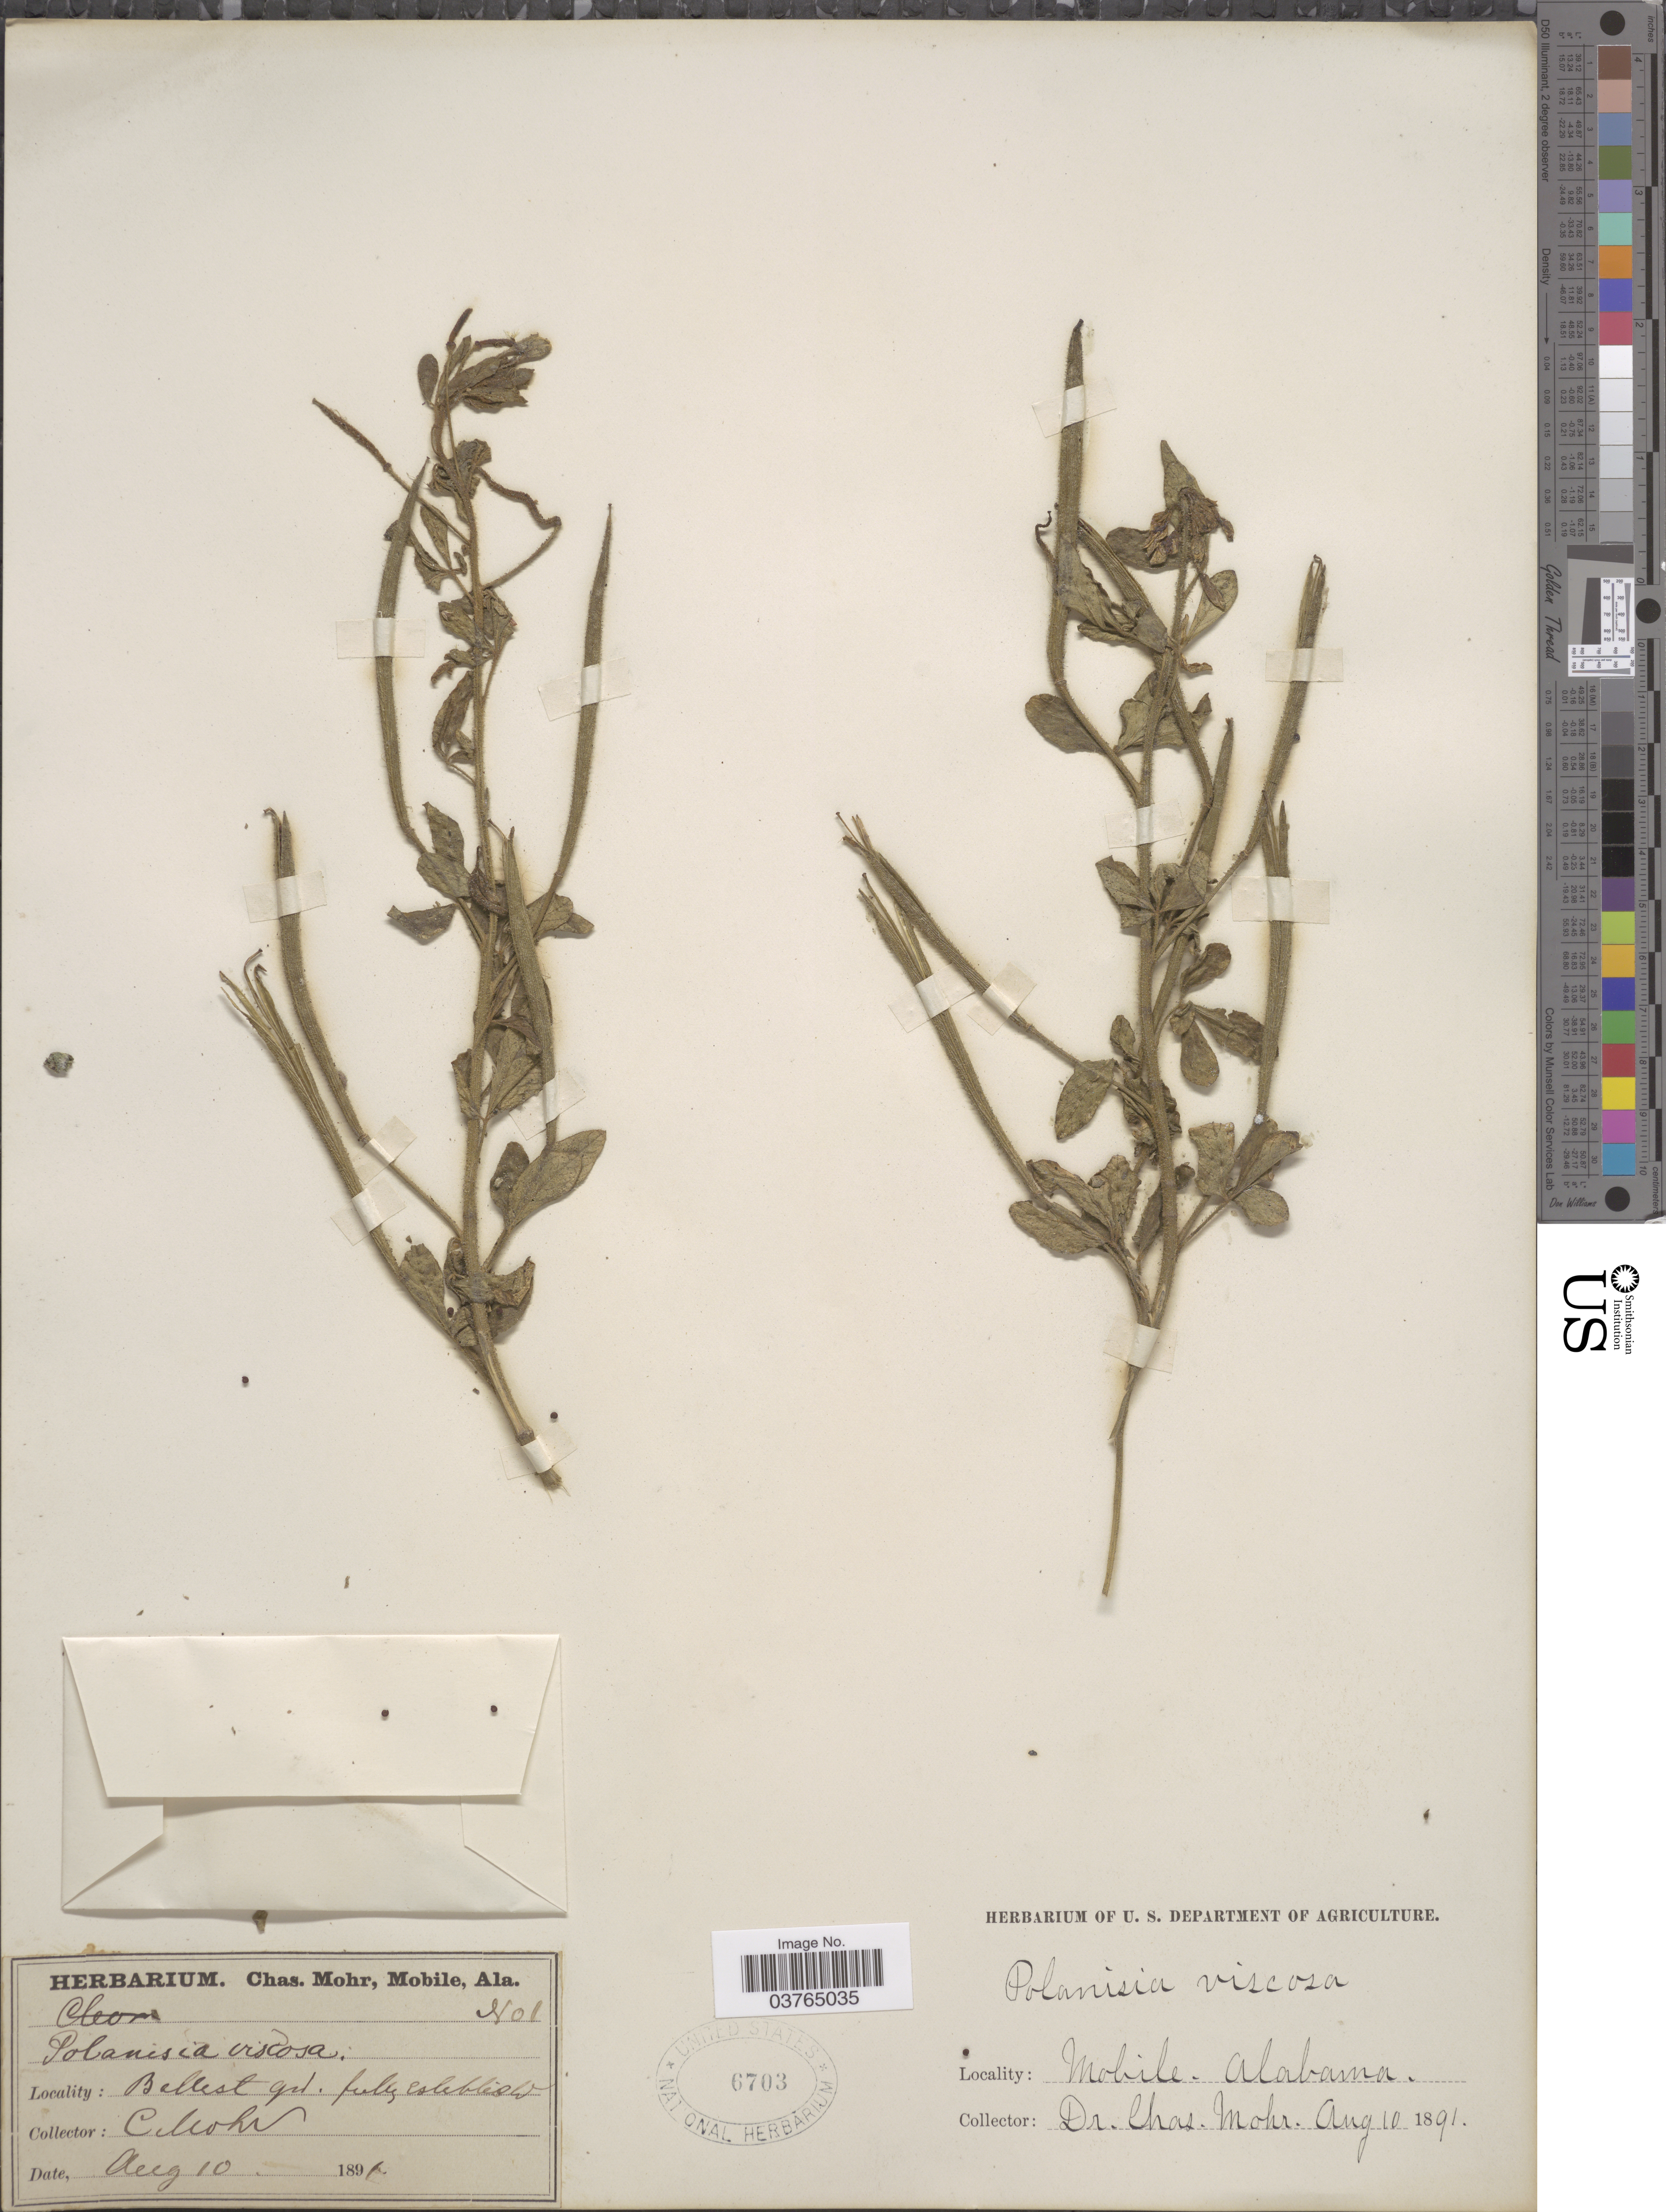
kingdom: Plantae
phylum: Tracheophyta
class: Magnoliopsida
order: Brassicales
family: Cleomaceae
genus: Arivela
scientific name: Arivela viscosa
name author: (L.) Raf.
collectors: Mohr, C. T. (herbarium)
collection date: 1891-08-10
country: United States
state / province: Alabama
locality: Ballast grd. Mobile.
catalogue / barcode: US 6703